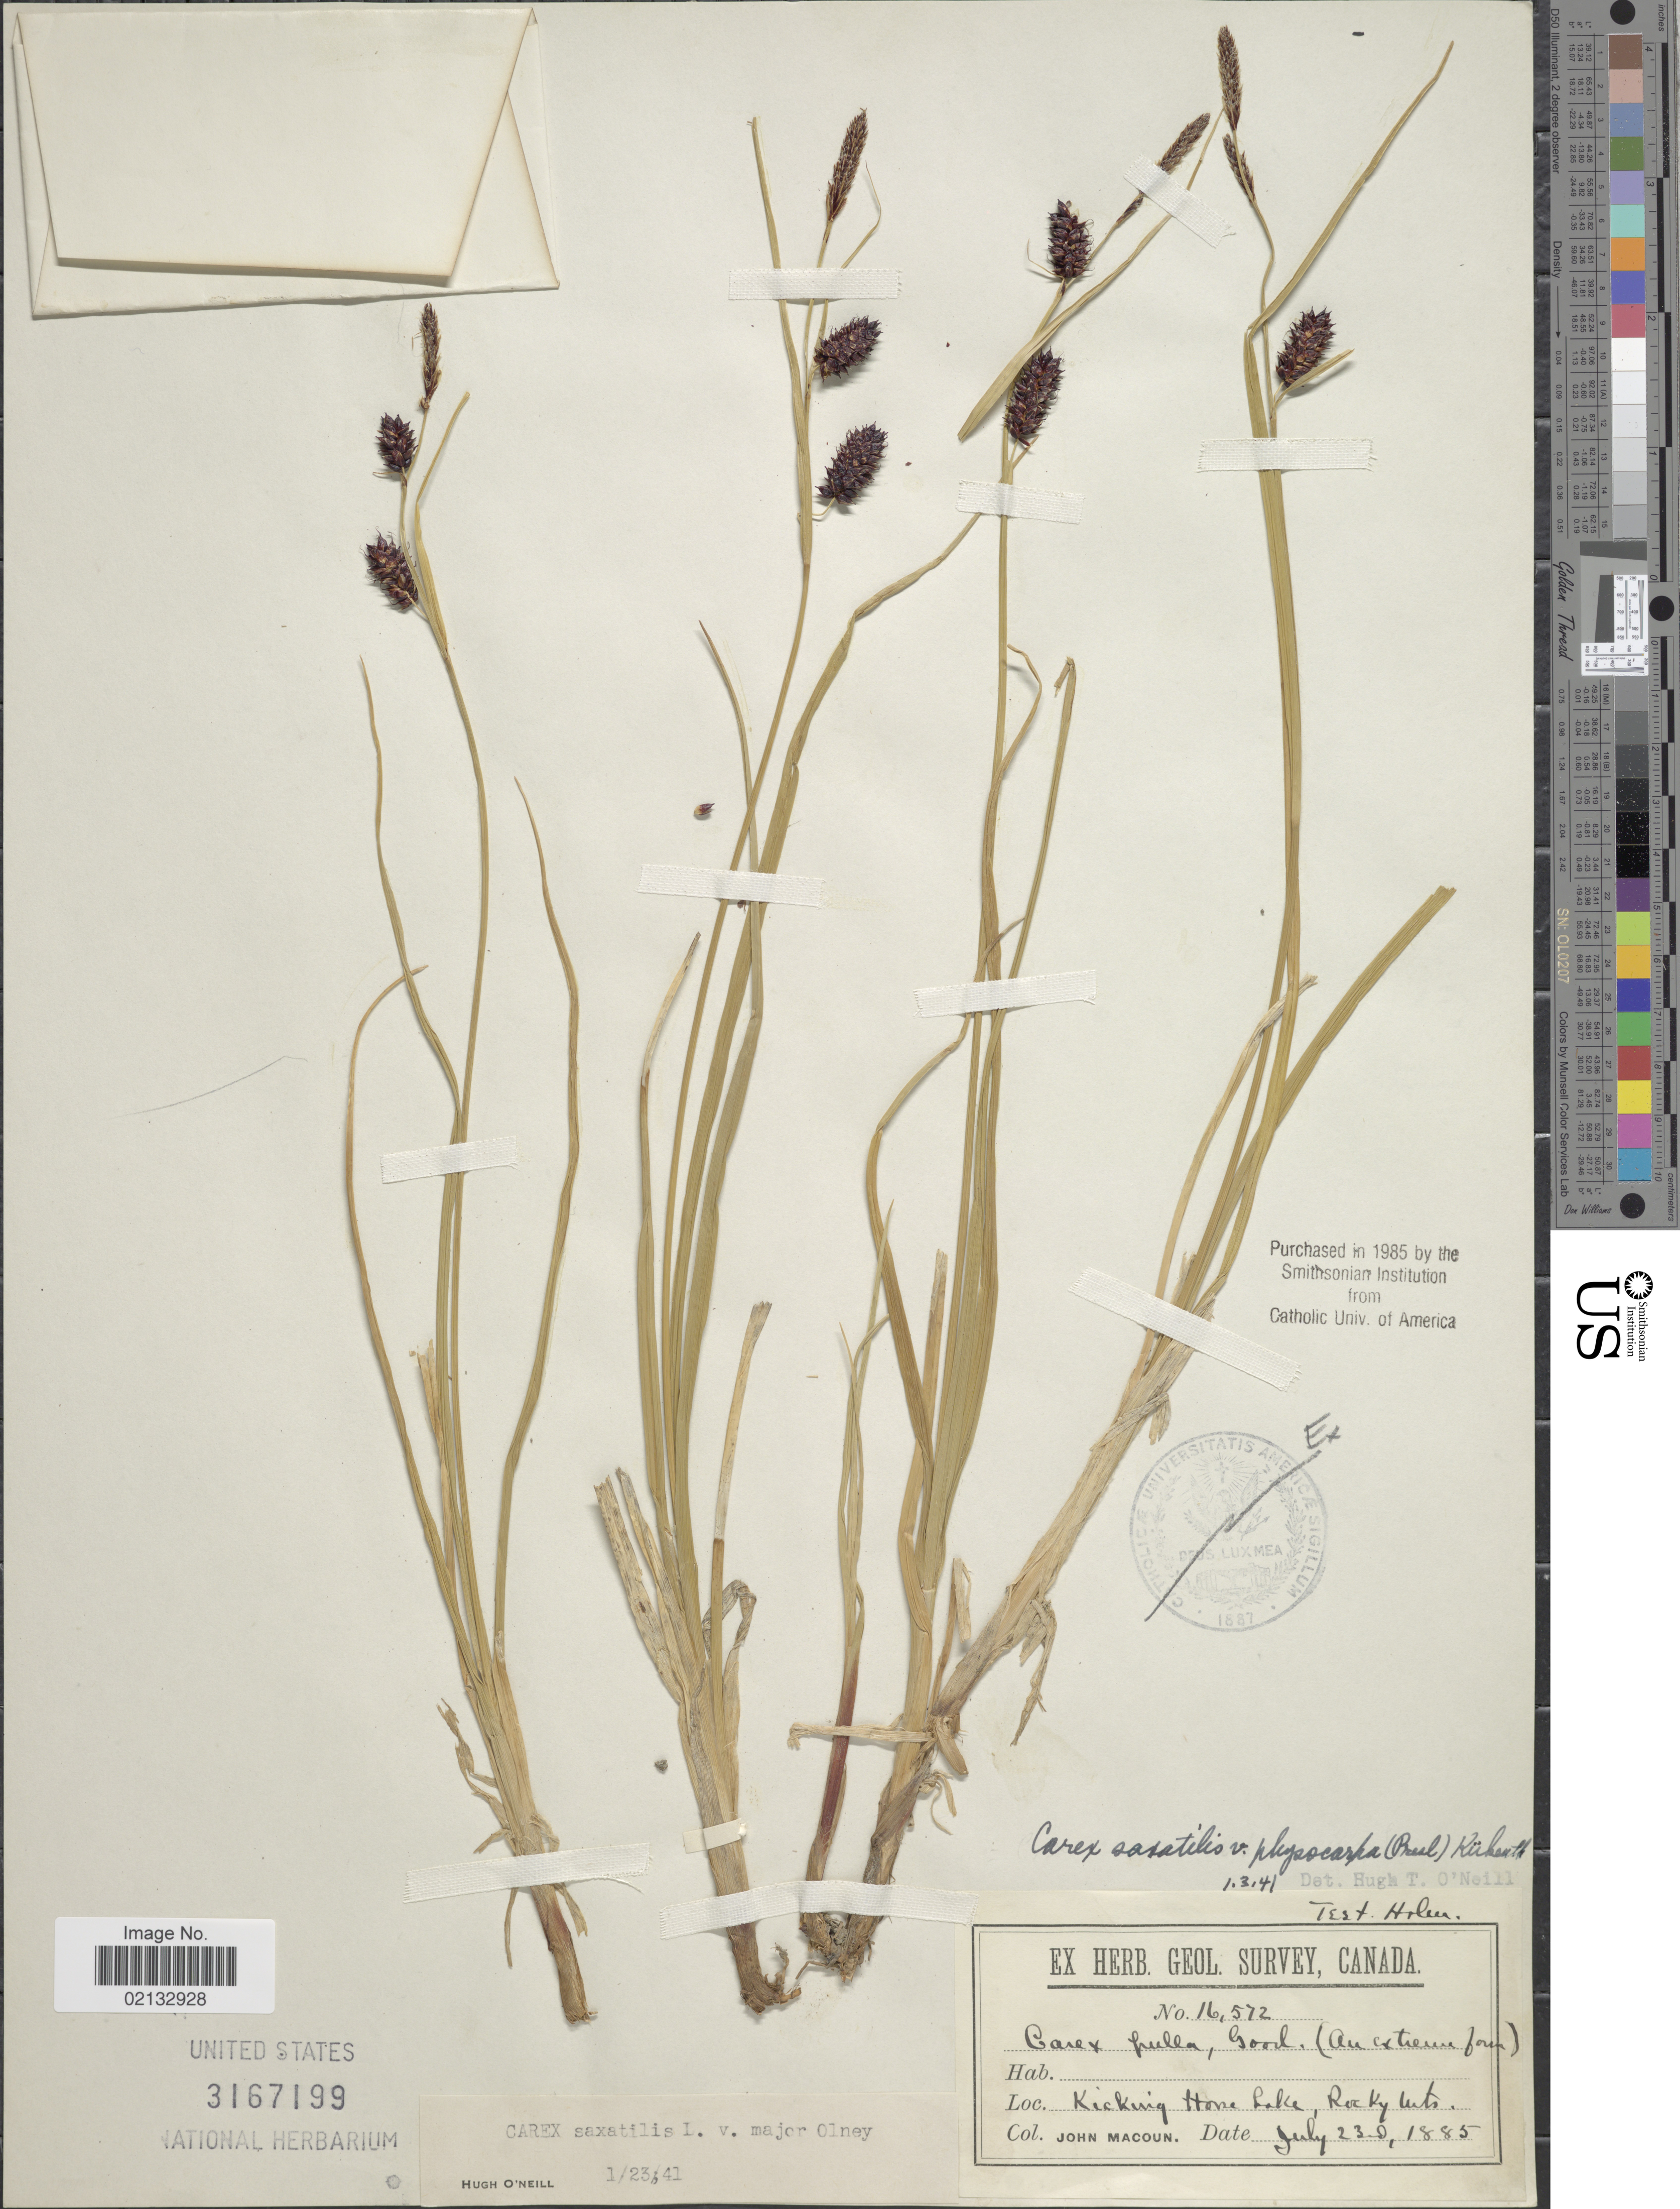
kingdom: Plantae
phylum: Tracheophyta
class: Liliopsida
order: Poales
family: Cyperaceae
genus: Carex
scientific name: Carex saxatilis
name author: L.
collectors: J. Macoun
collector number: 16572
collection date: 1885-07-23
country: Canada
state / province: British Columbia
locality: Kicking Horse Lake, Rocky Mts.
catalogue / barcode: US 3167199